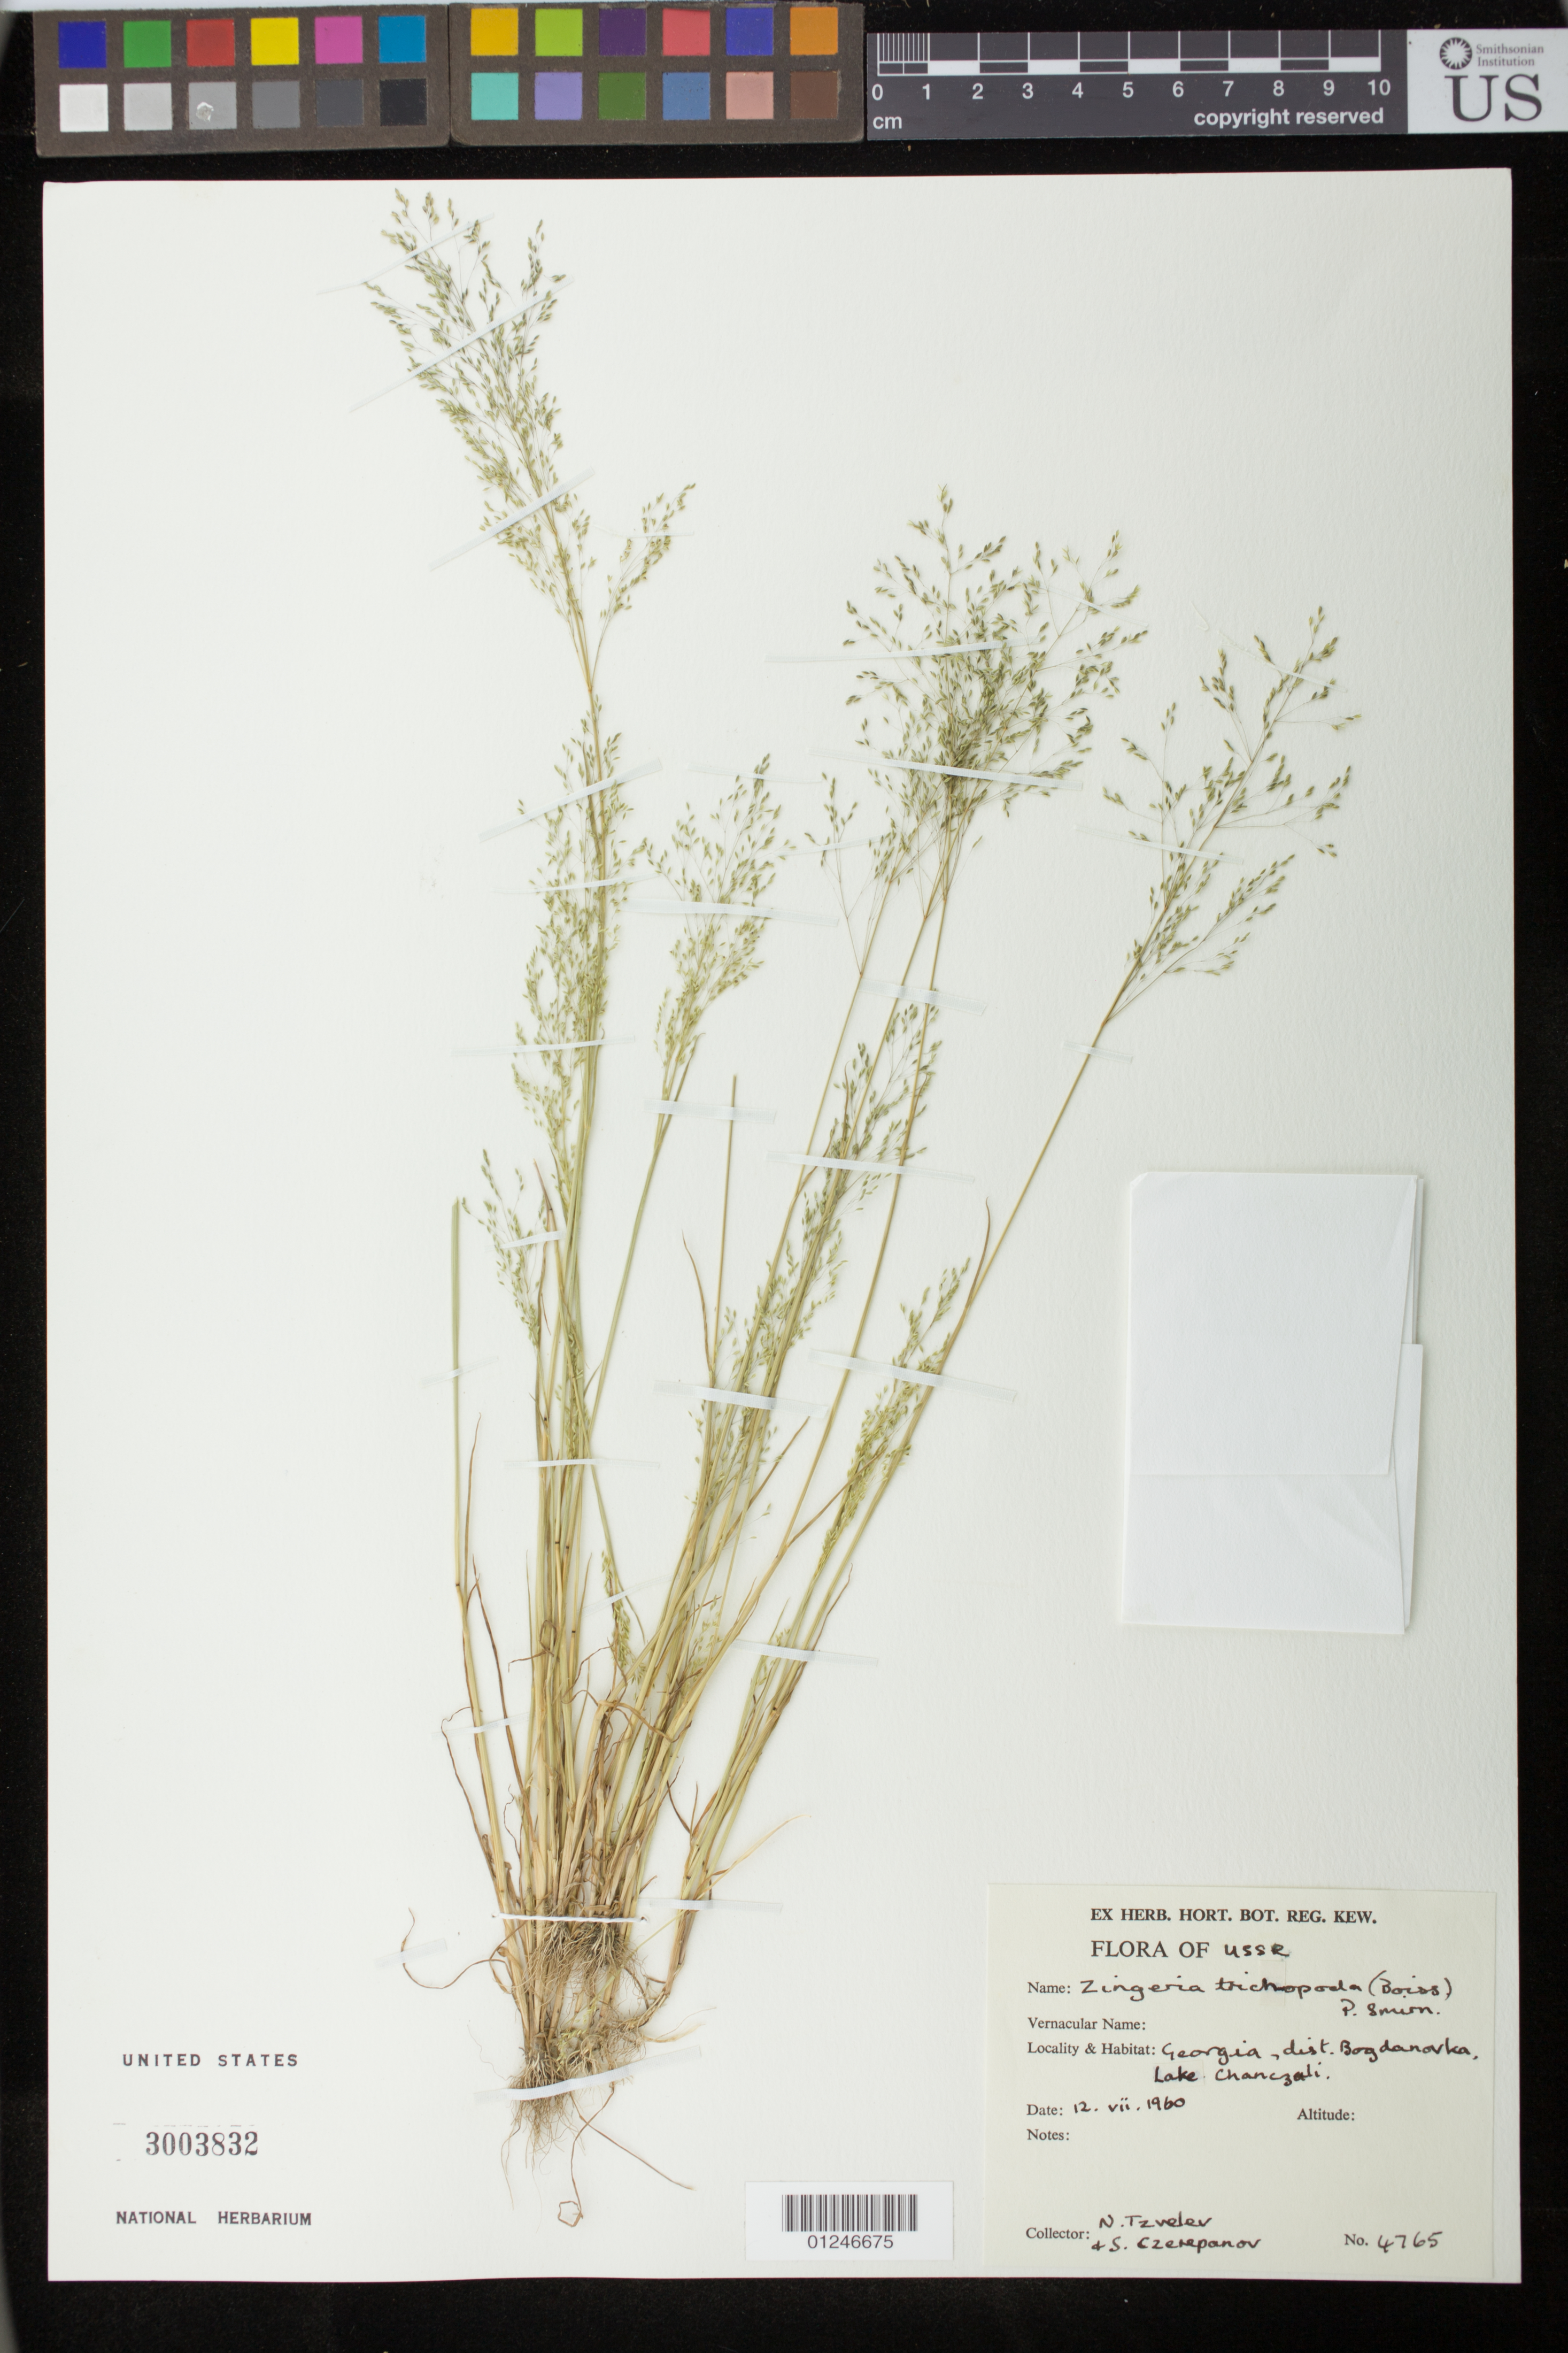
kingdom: Plantae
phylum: Tracheophyta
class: Liliopsida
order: Poales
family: Poaceae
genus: Zingeria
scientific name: Zingeria trichopoda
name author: (Boiss.) P.A. Smirn.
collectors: N. N. Tzvelev & S. Czerepanov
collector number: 4765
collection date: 1960-07-12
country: Georgia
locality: dist. Bogdanovka, Lake Khanchali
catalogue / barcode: US 3003832